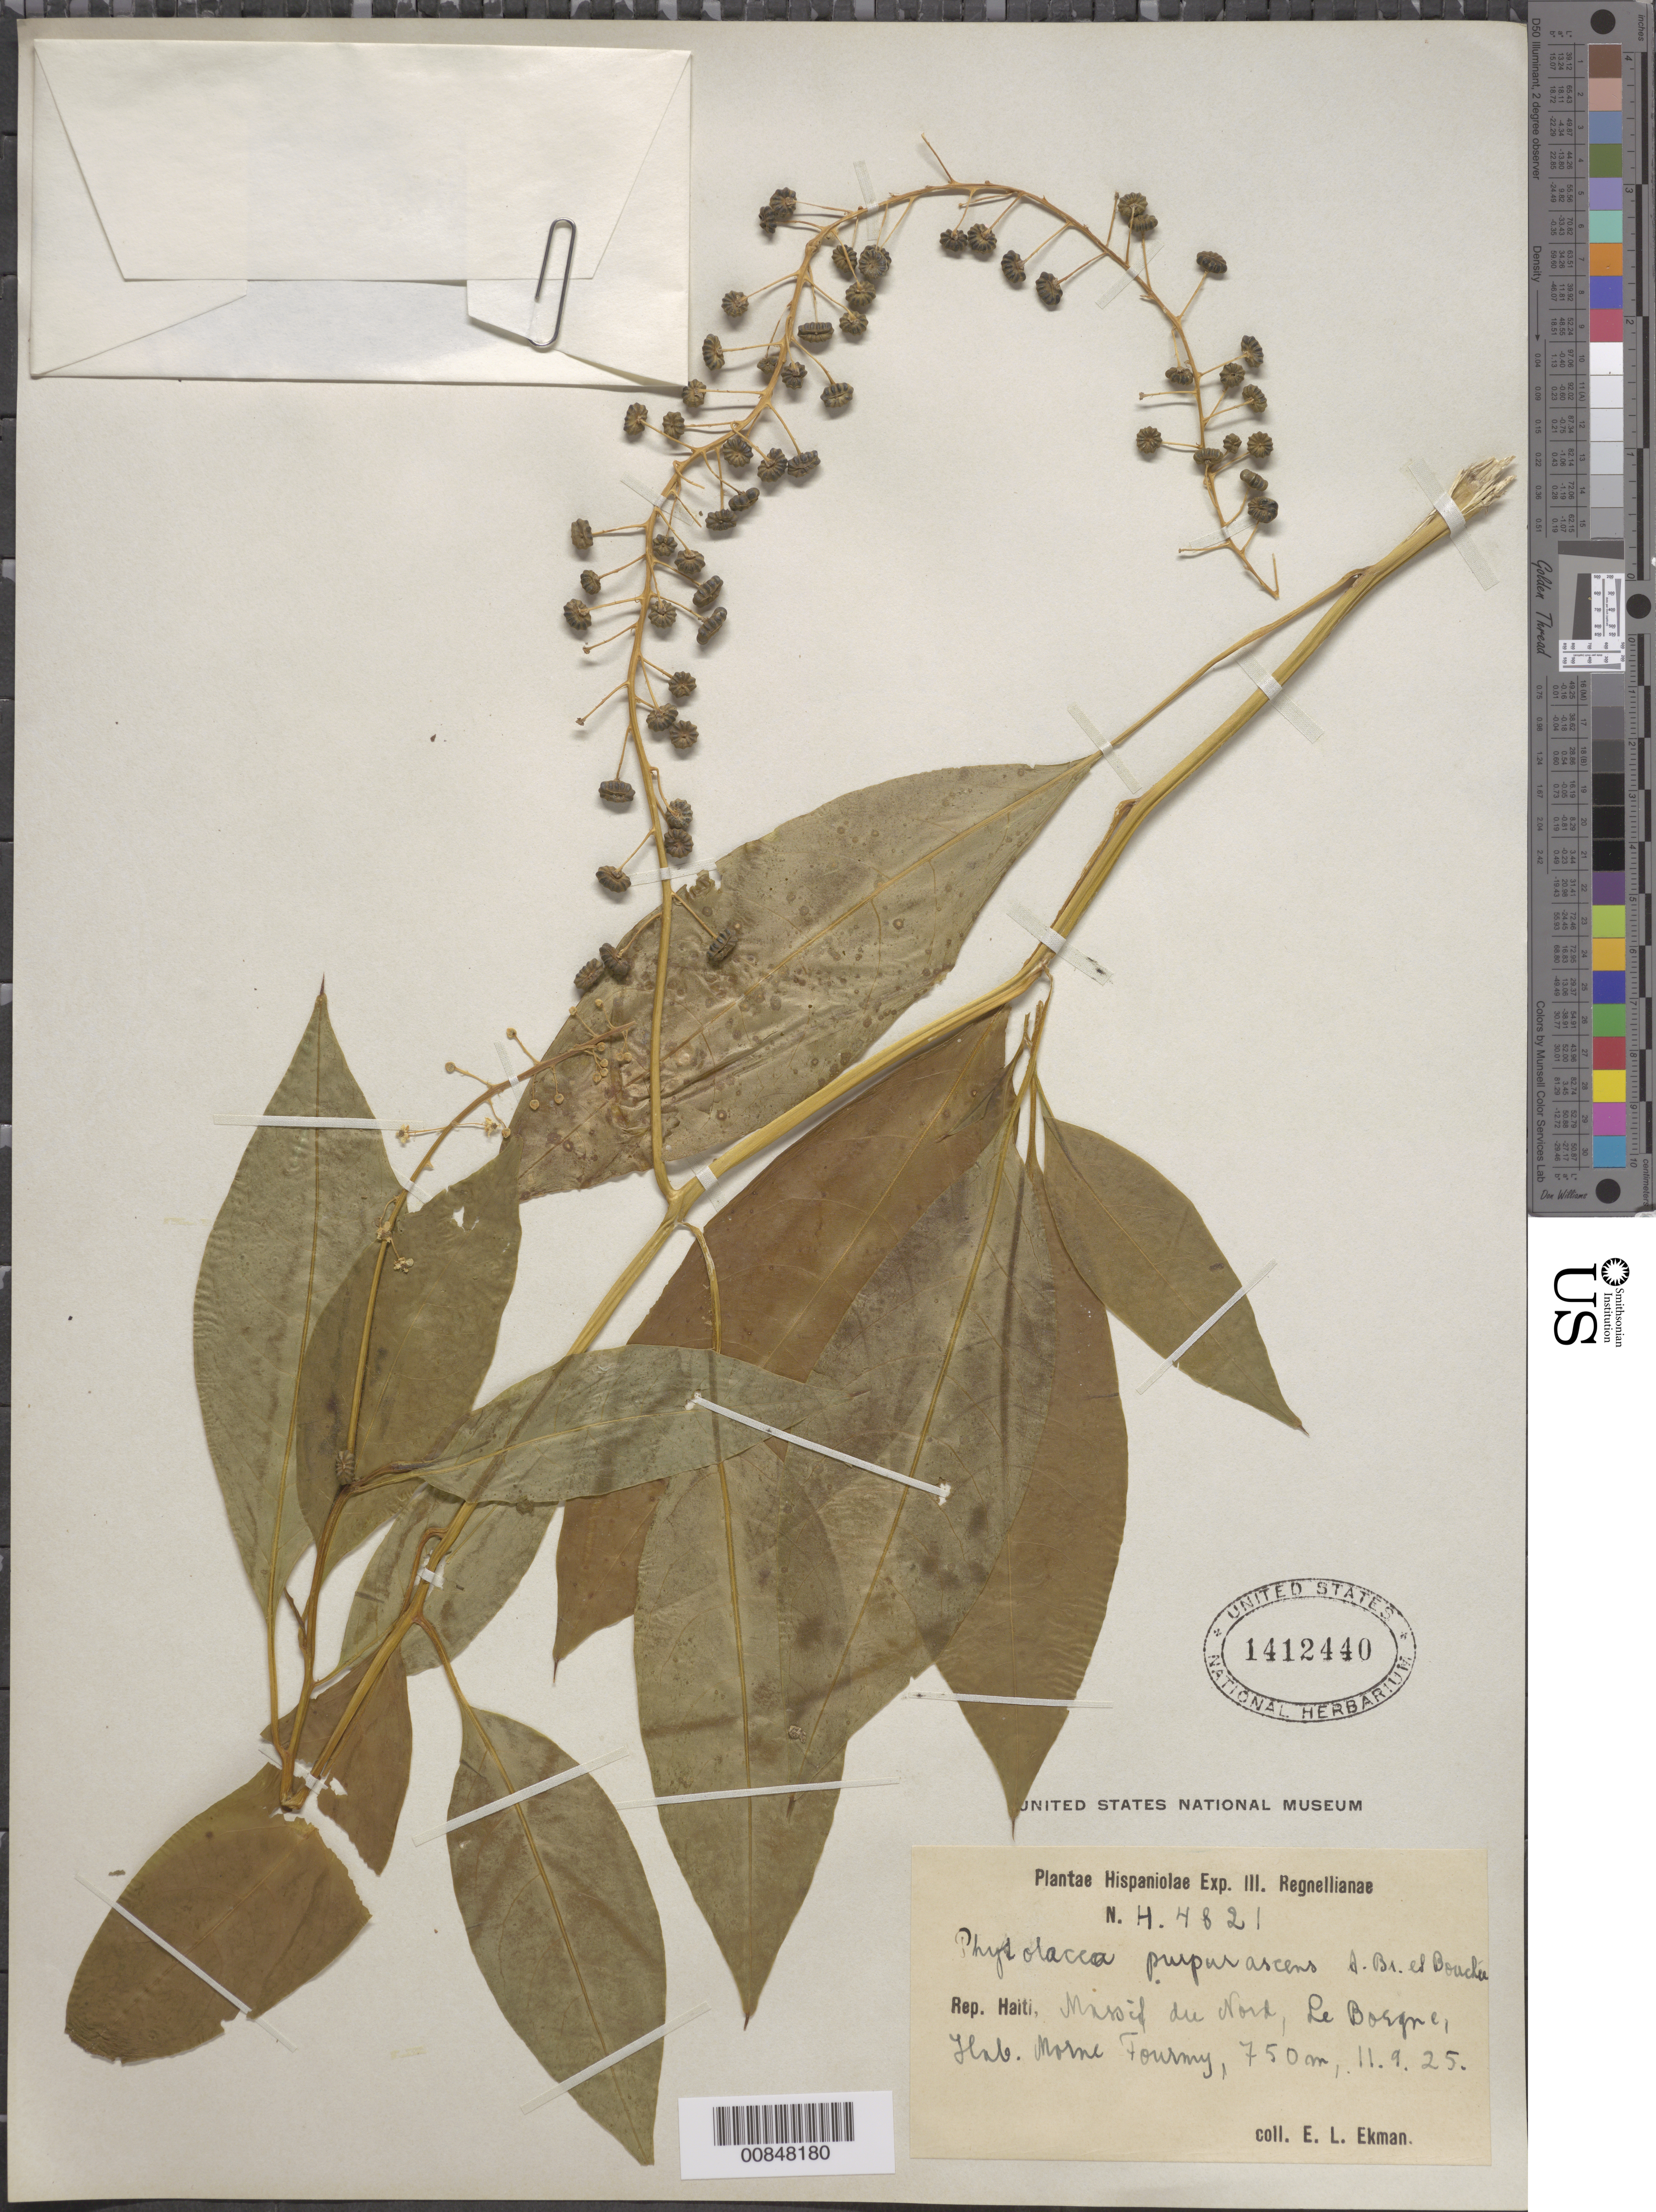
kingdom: Plantae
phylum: Tracheophyta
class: Magnoliopsida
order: Caryophyllales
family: Phytolaccaceae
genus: Phytolacca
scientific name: Phytolacca icosandra var. icosandra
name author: L.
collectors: E. L. Ekman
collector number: H 4821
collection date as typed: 11 Sep 1925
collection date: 1925-09-11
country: Haiti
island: Hispaniola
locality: Massif du Nord, Le Borgne, Hab. Morne Fourmy.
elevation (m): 750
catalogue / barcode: US 1412440